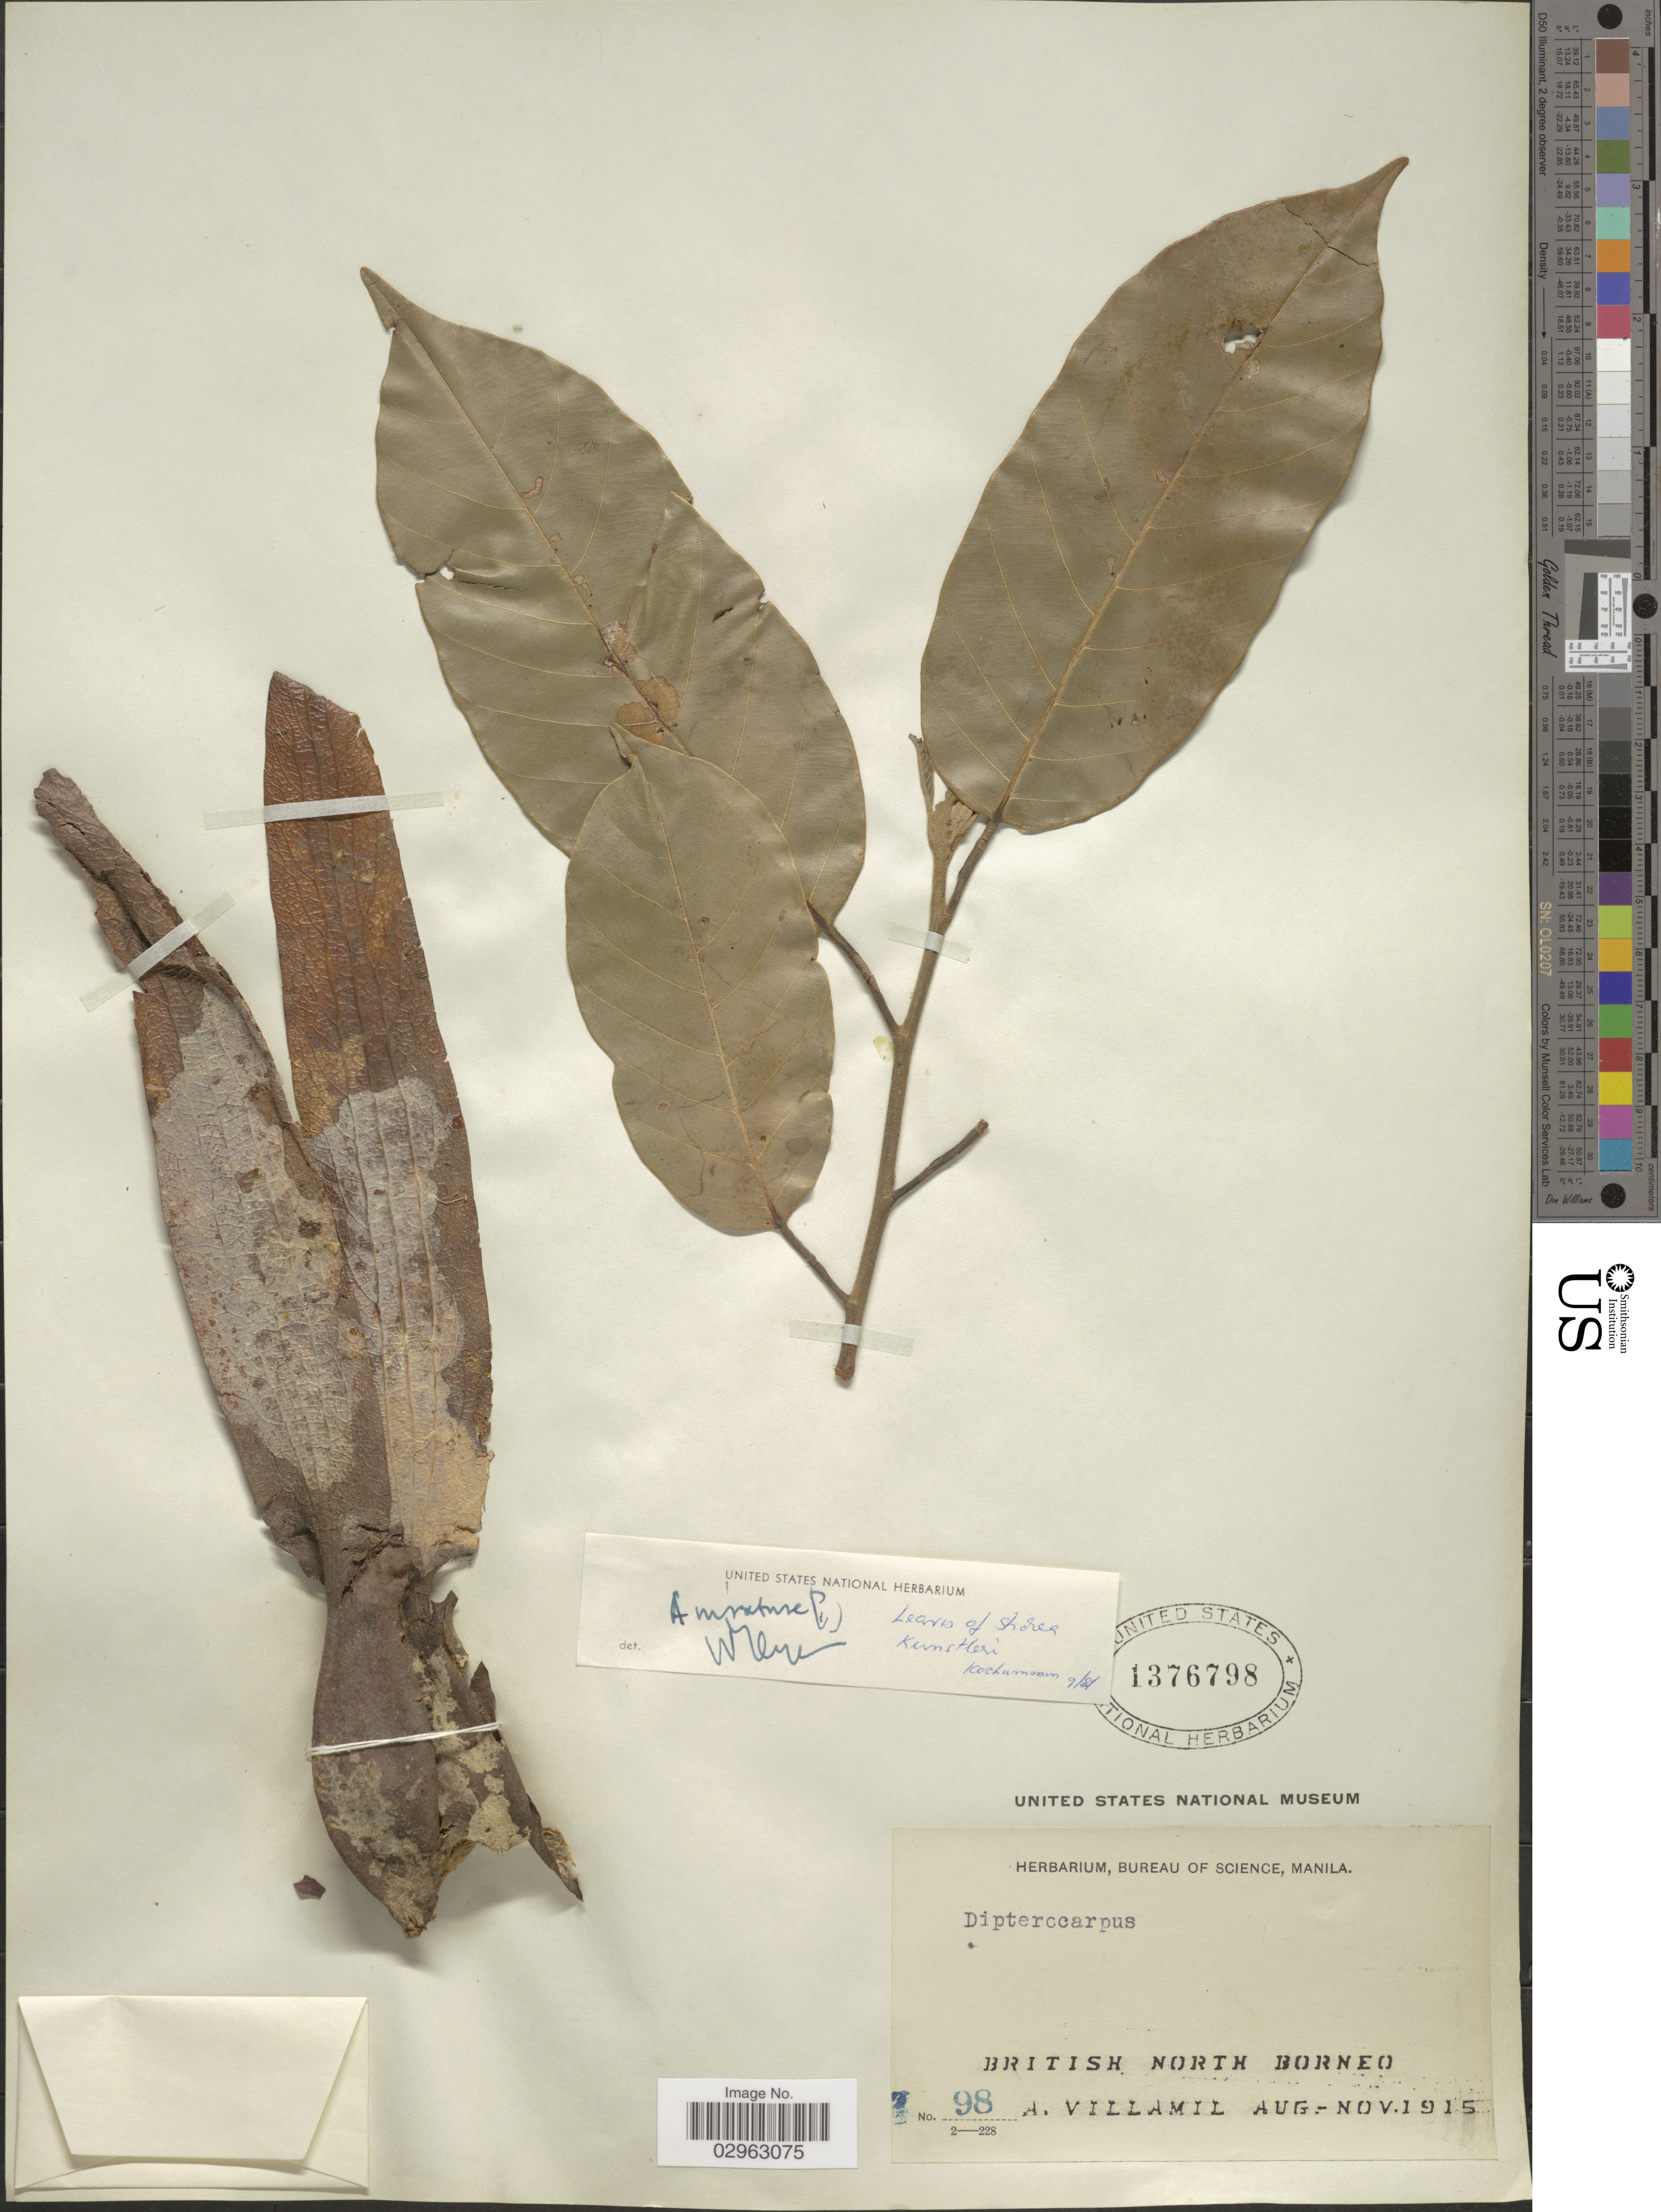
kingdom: Plantae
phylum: Tracheophyta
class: Magnoliopsida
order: Malvales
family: Dipterocarpaceae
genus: Dipterocarpus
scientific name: Dipterocarpus sp.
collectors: A. Villamil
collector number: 98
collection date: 1915-08/1915-11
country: Malaysia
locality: British North Borneo.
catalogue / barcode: US 1376798